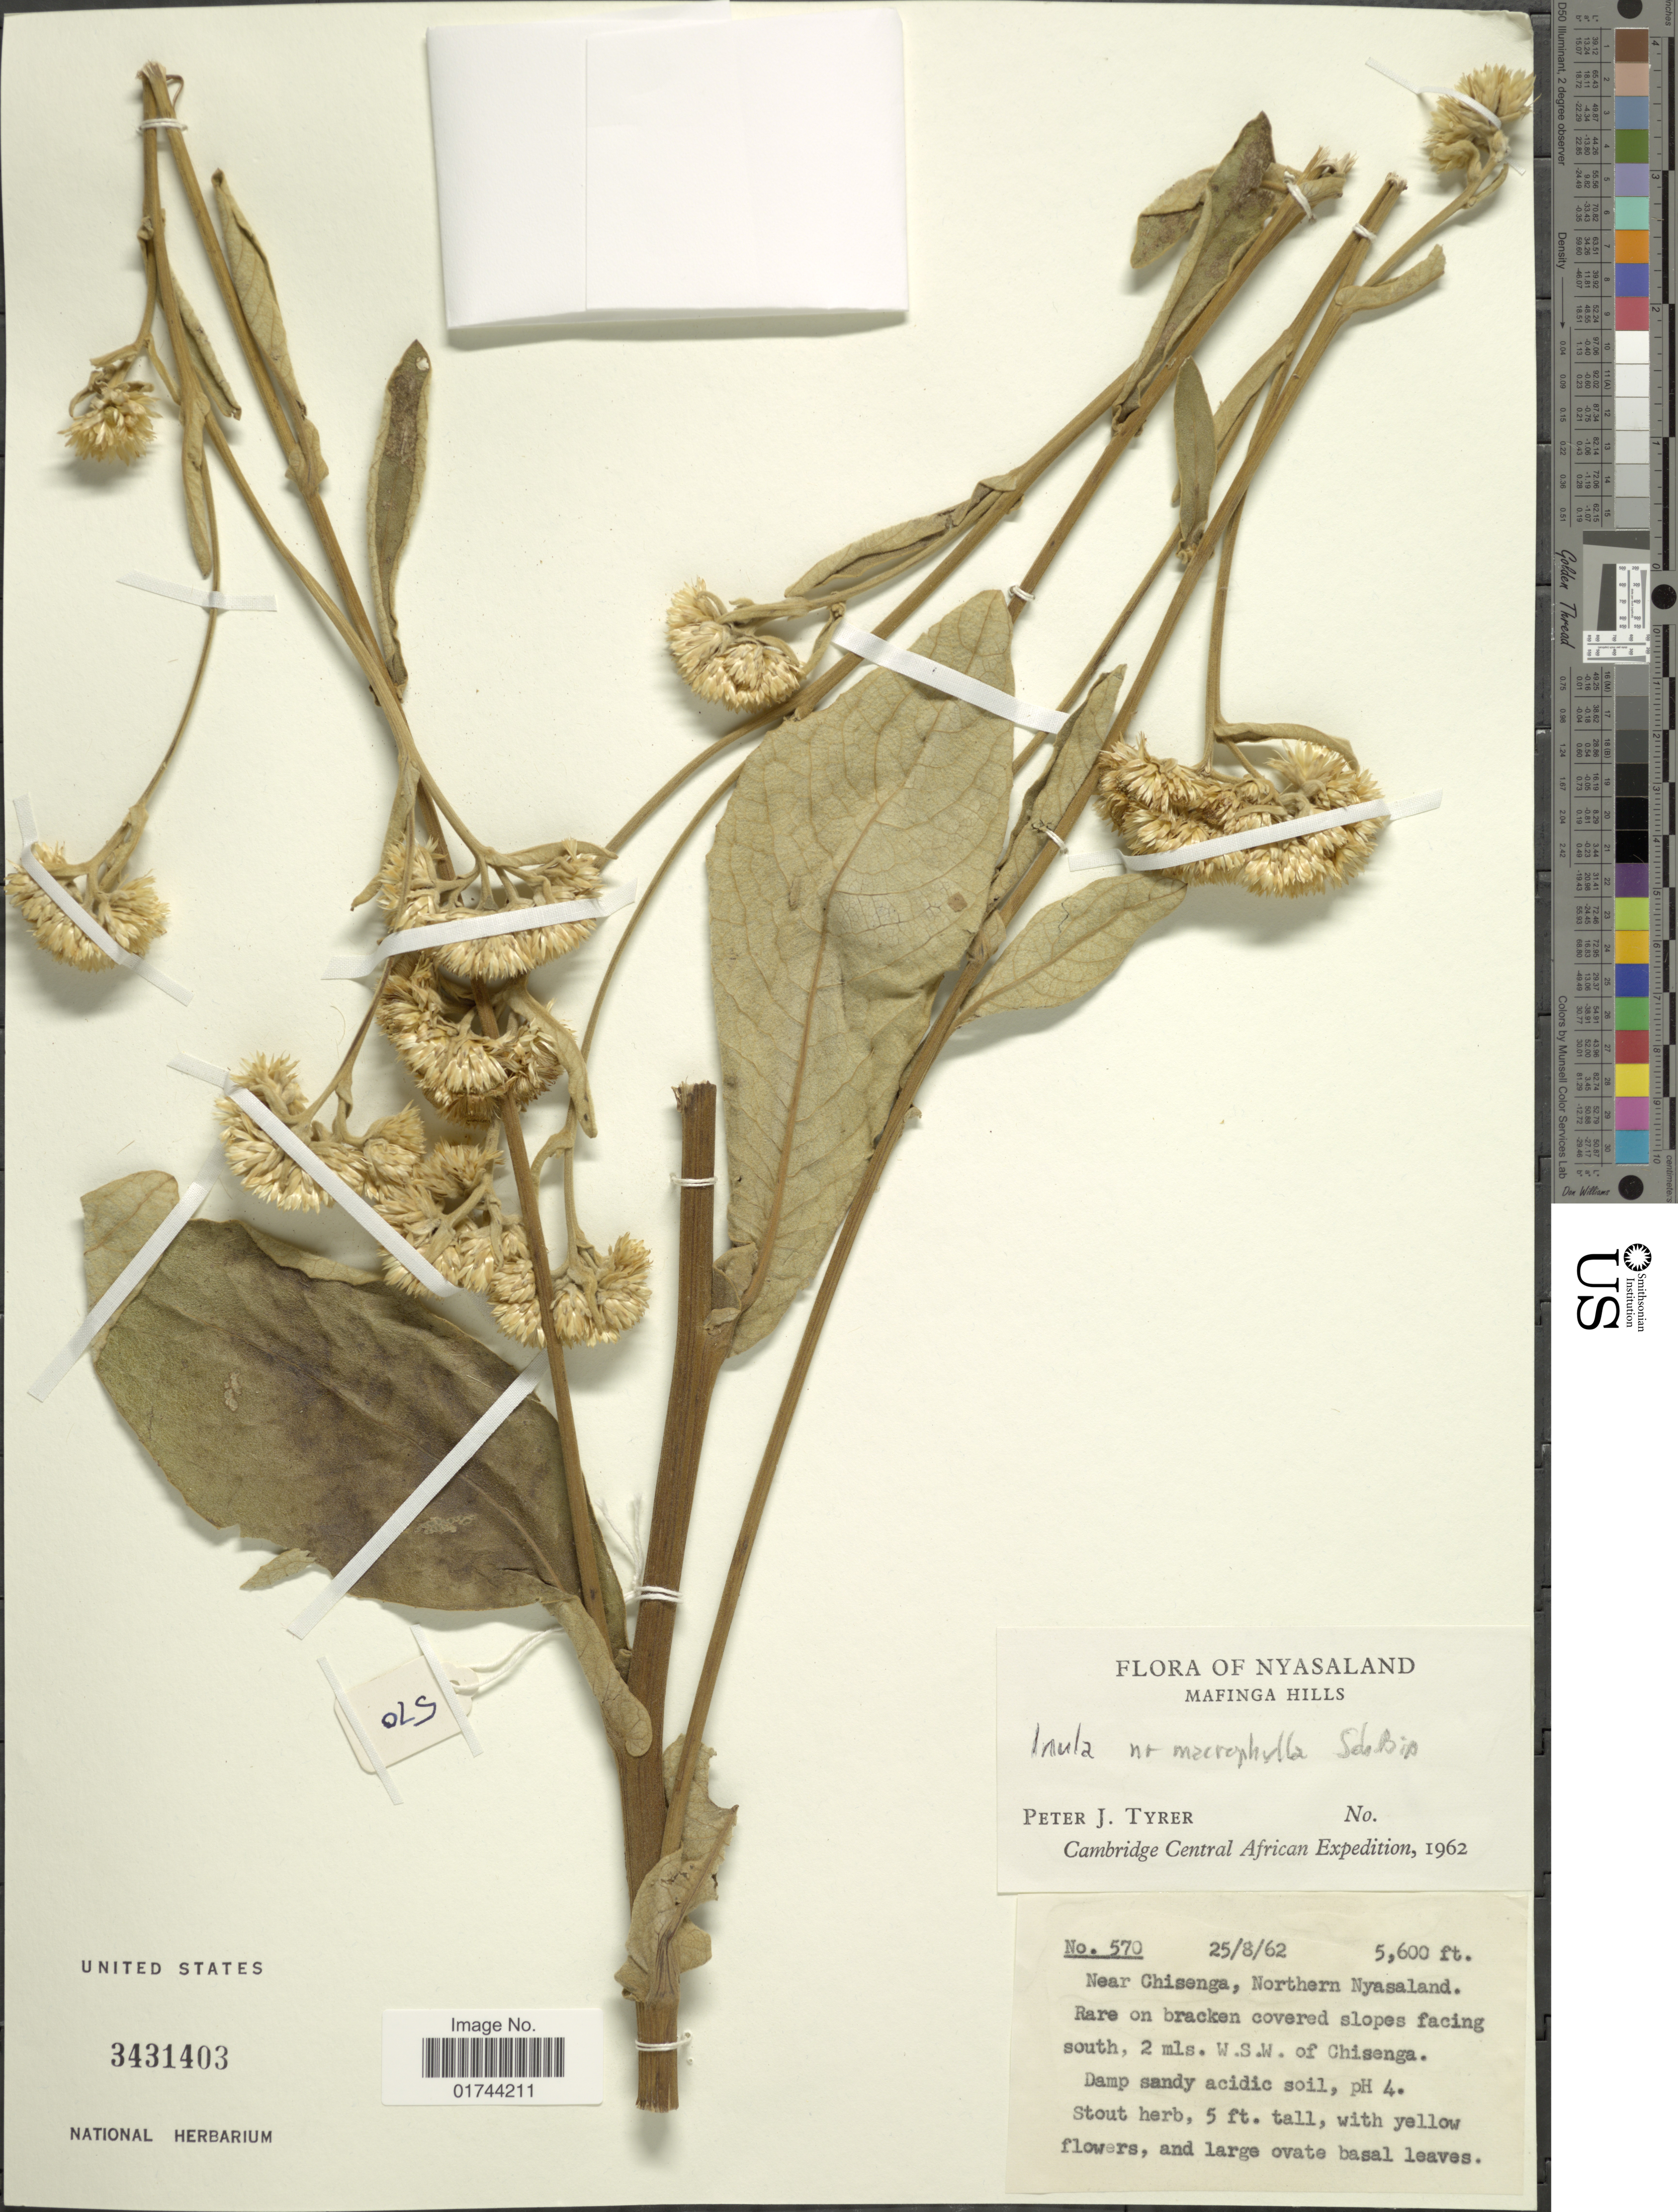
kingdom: Plantae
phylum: Tracheophyta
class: Magnoliopsida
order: Asterales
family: Asteraceae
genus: Inula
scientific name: Inula sp.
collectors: P. Tyrer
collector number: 570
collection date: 1962-08-25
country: Malawi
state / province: Central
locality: Near Chisenga, Northern Nyasaland, 2 mls. W. S. W. of Chisenga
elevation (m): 1707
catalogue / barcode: US 3431403